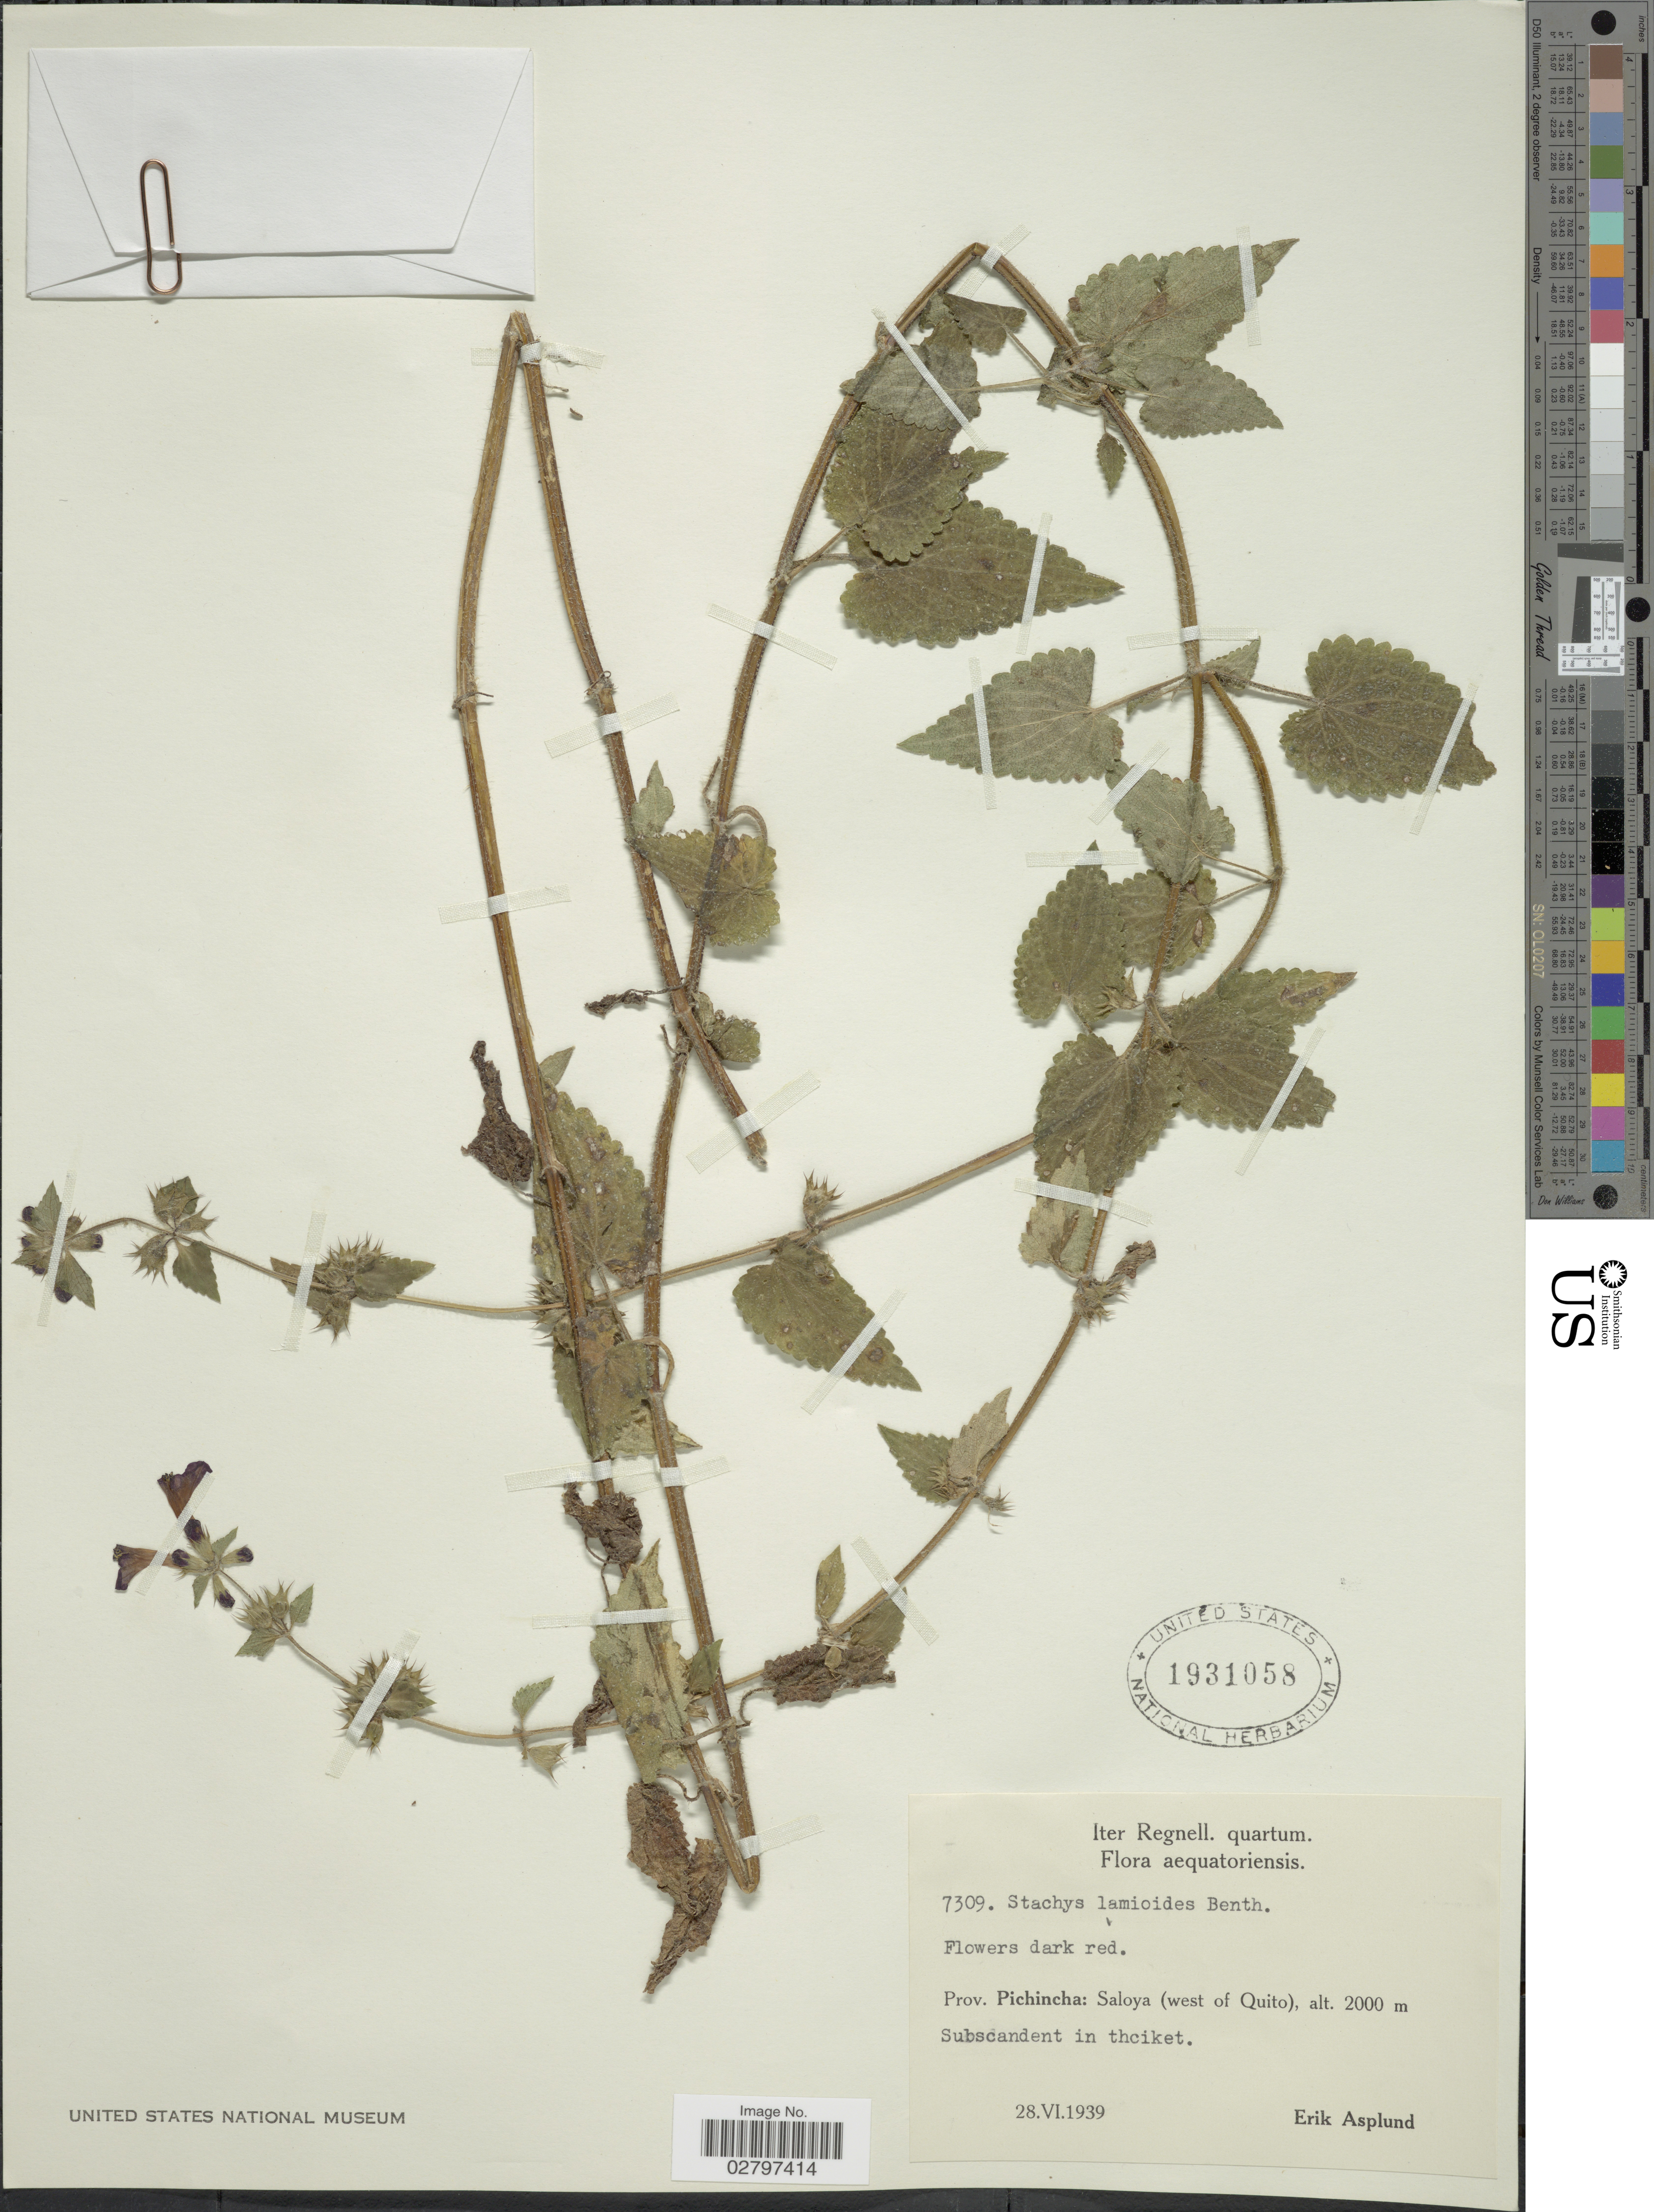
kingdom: Plantae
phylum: Tracheophyta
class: Magnoliopsida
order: Lamiales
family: Lamiaceae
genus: Stachys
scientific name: Stachys lamioides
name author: Benth.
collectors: E. Asplund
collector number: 7309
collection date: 1939-06-28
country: Ecuador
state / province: Pichincha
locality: Saloya (west of Quito)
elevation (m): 2000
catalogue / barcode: US 1931058